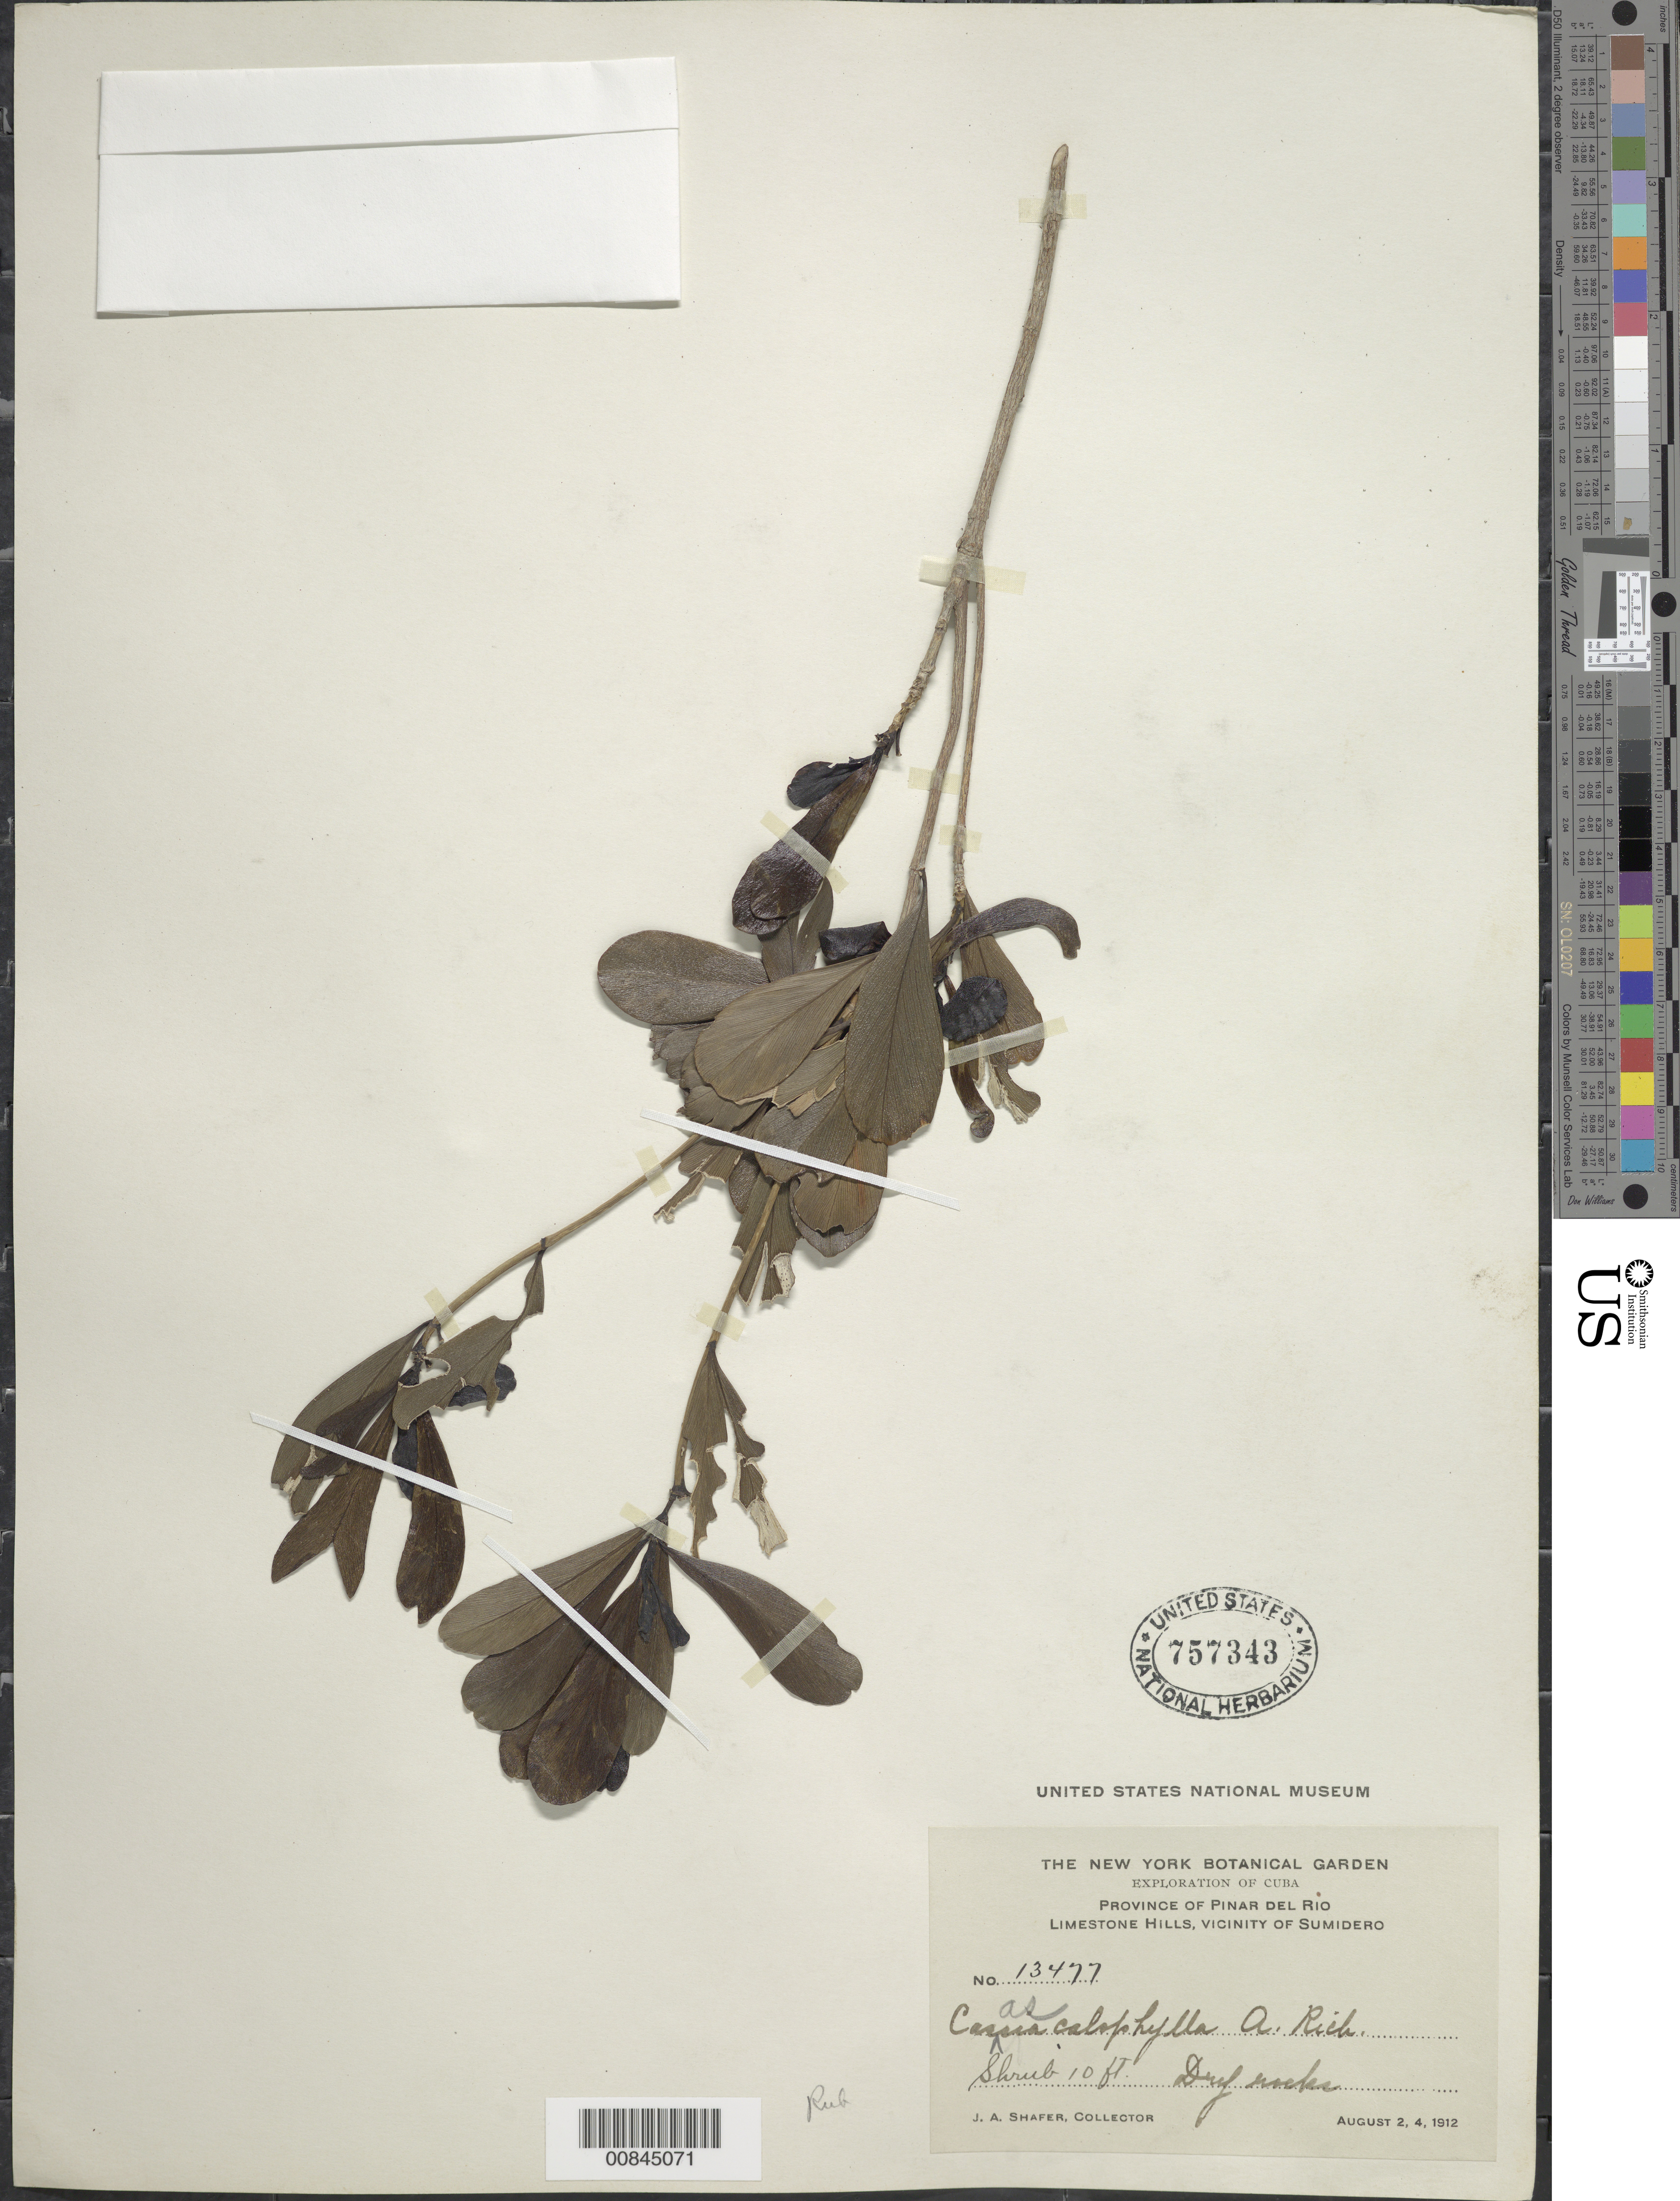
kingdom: Plantae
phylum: Tracheophyta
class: Magnoliopsida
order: Gentianales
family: Rubiaceae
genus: Casasia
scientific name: Casasia calophylla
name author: A. Rich.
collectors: J. A. Shafer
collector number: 13477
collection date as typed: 02 Aug 1912 to 04 Aug 1912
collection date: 1912-08-02/1912-08-04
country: Cuba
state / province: Pinar del Río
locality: Hills, vicinity of Sumidero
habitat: Dry rocks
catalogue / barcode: US 757343